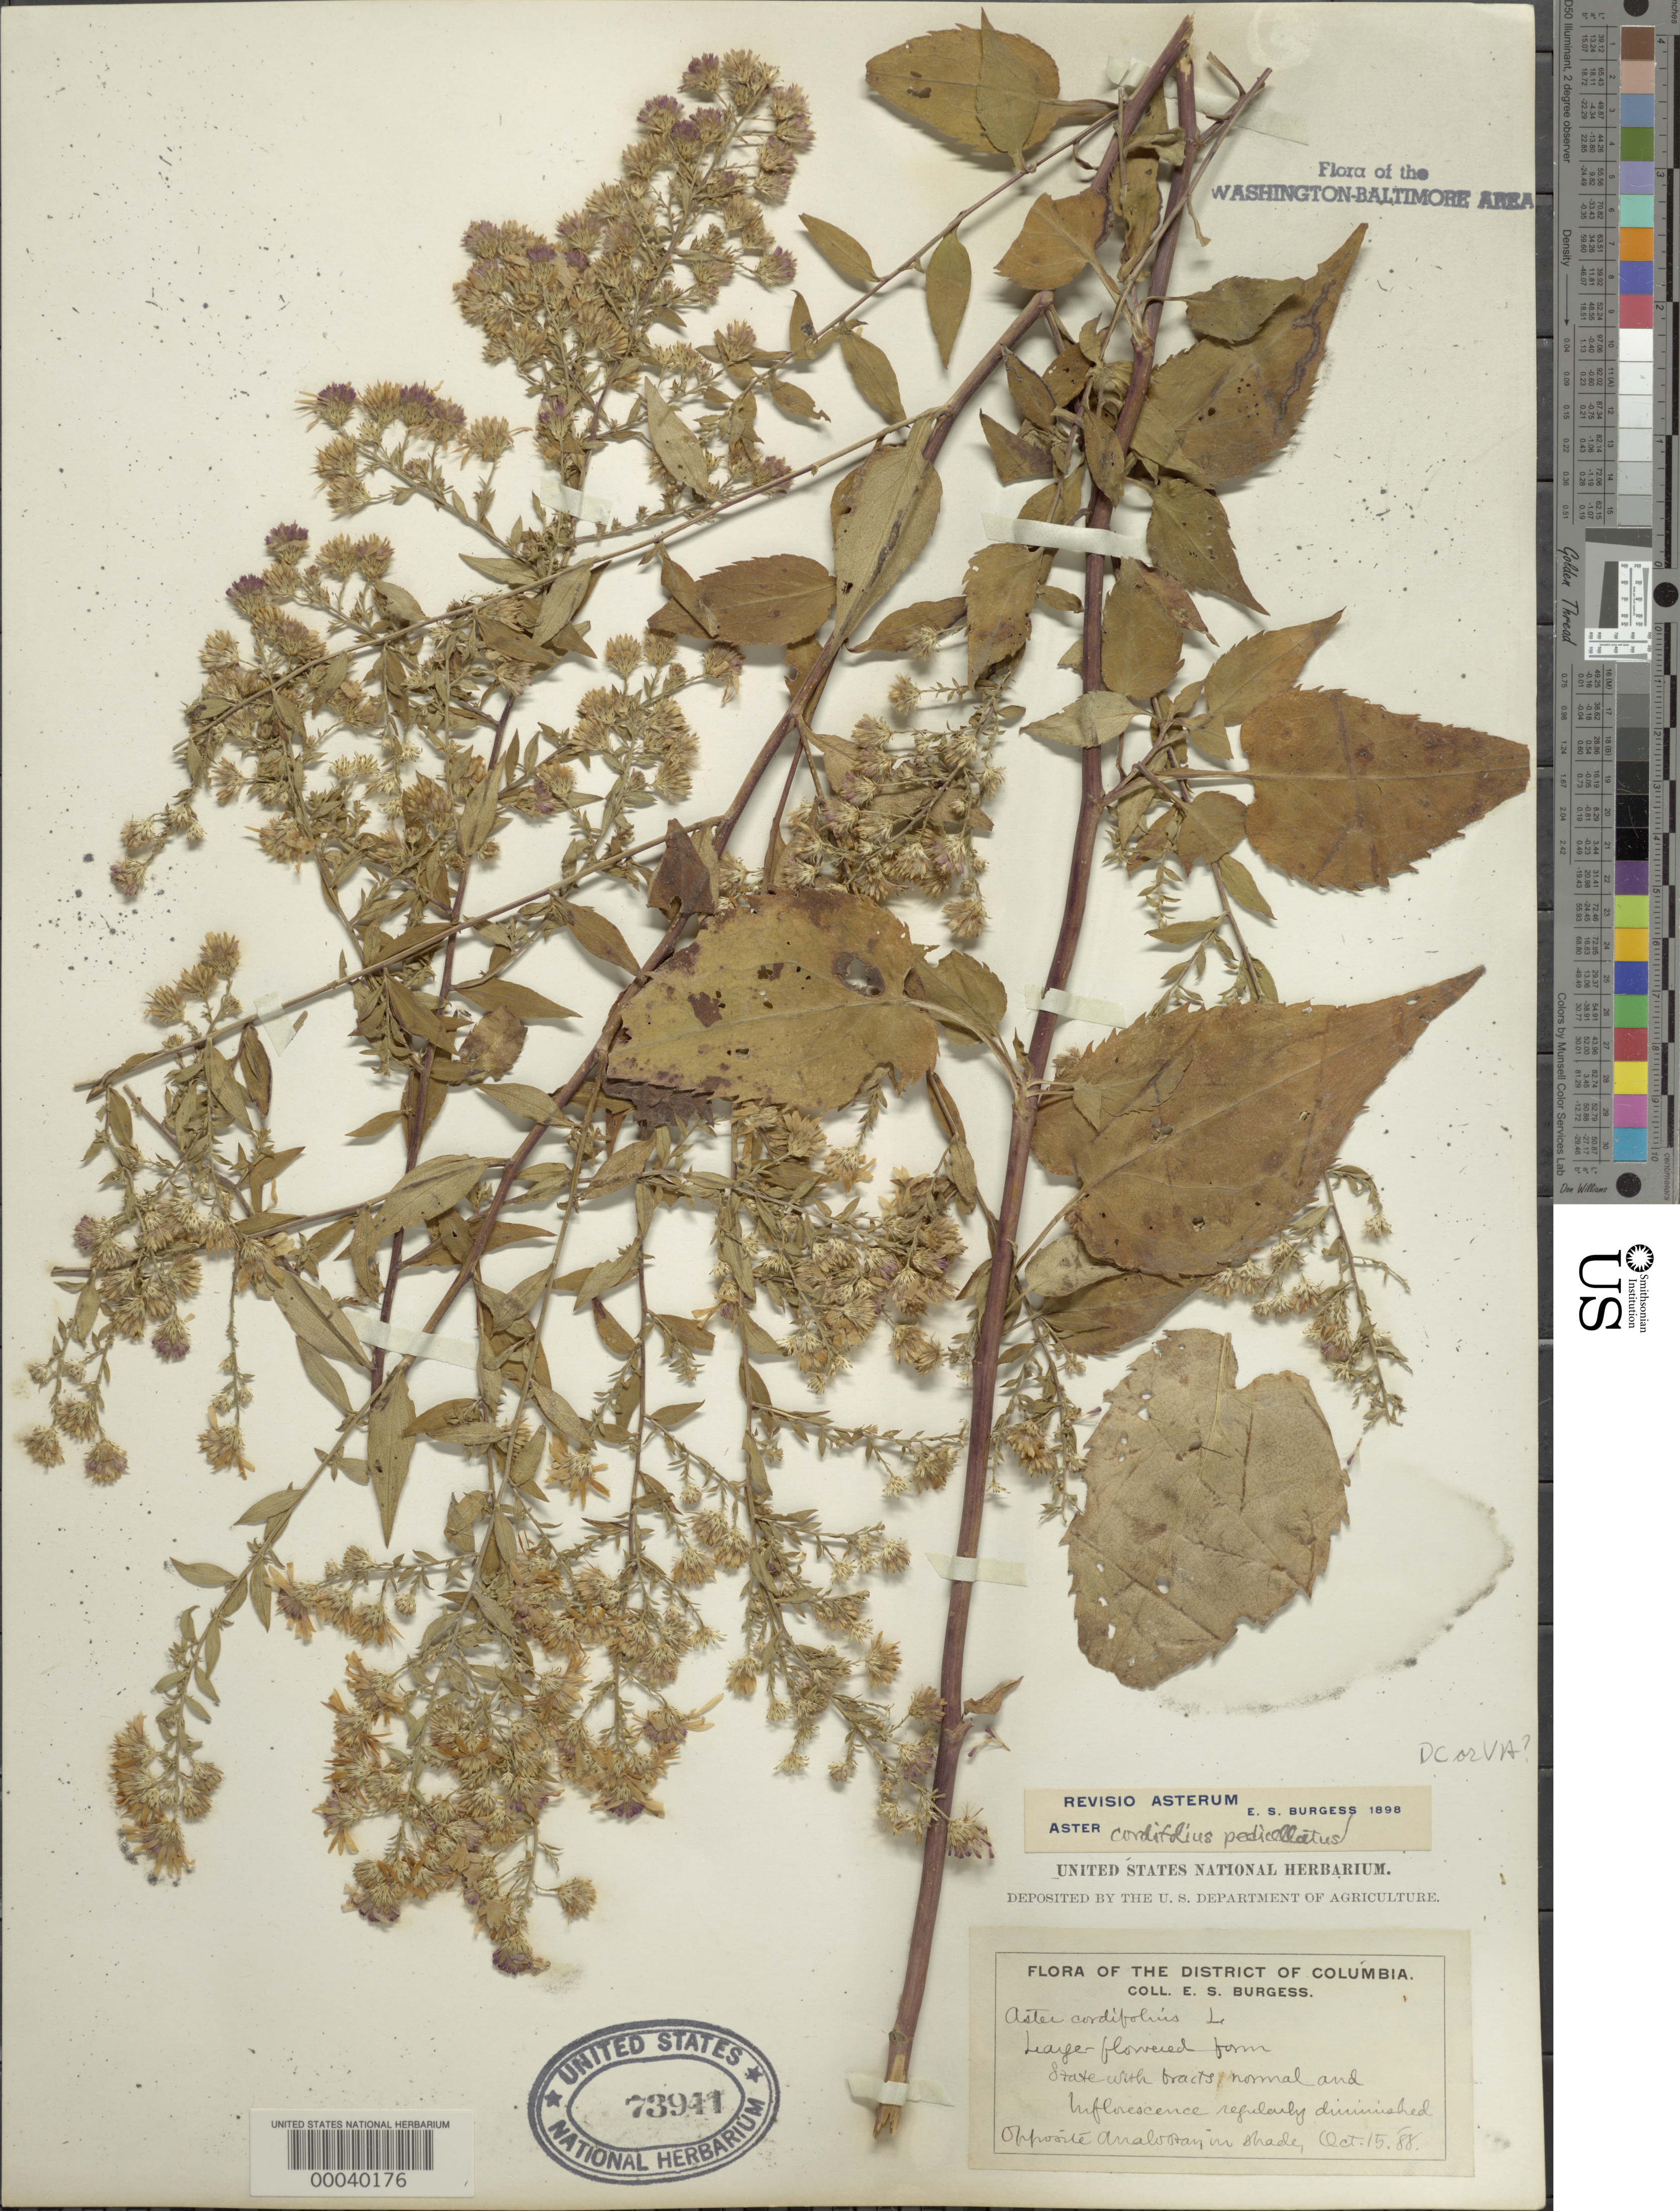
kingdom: Plantae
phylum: Tracheophyta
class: Magnoliopsida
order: Asterales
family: Asteraceae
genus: Symphyotrichum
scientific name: Symphyotrichum cordifolium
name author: (L.) G.L. Nesom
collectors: E. Burgess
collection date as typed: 15 Oct 1888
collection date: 1888-10-15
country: United States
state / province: District of Columbia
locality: opposite Roosevelt Island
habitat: Thicket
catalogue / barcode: US 73941